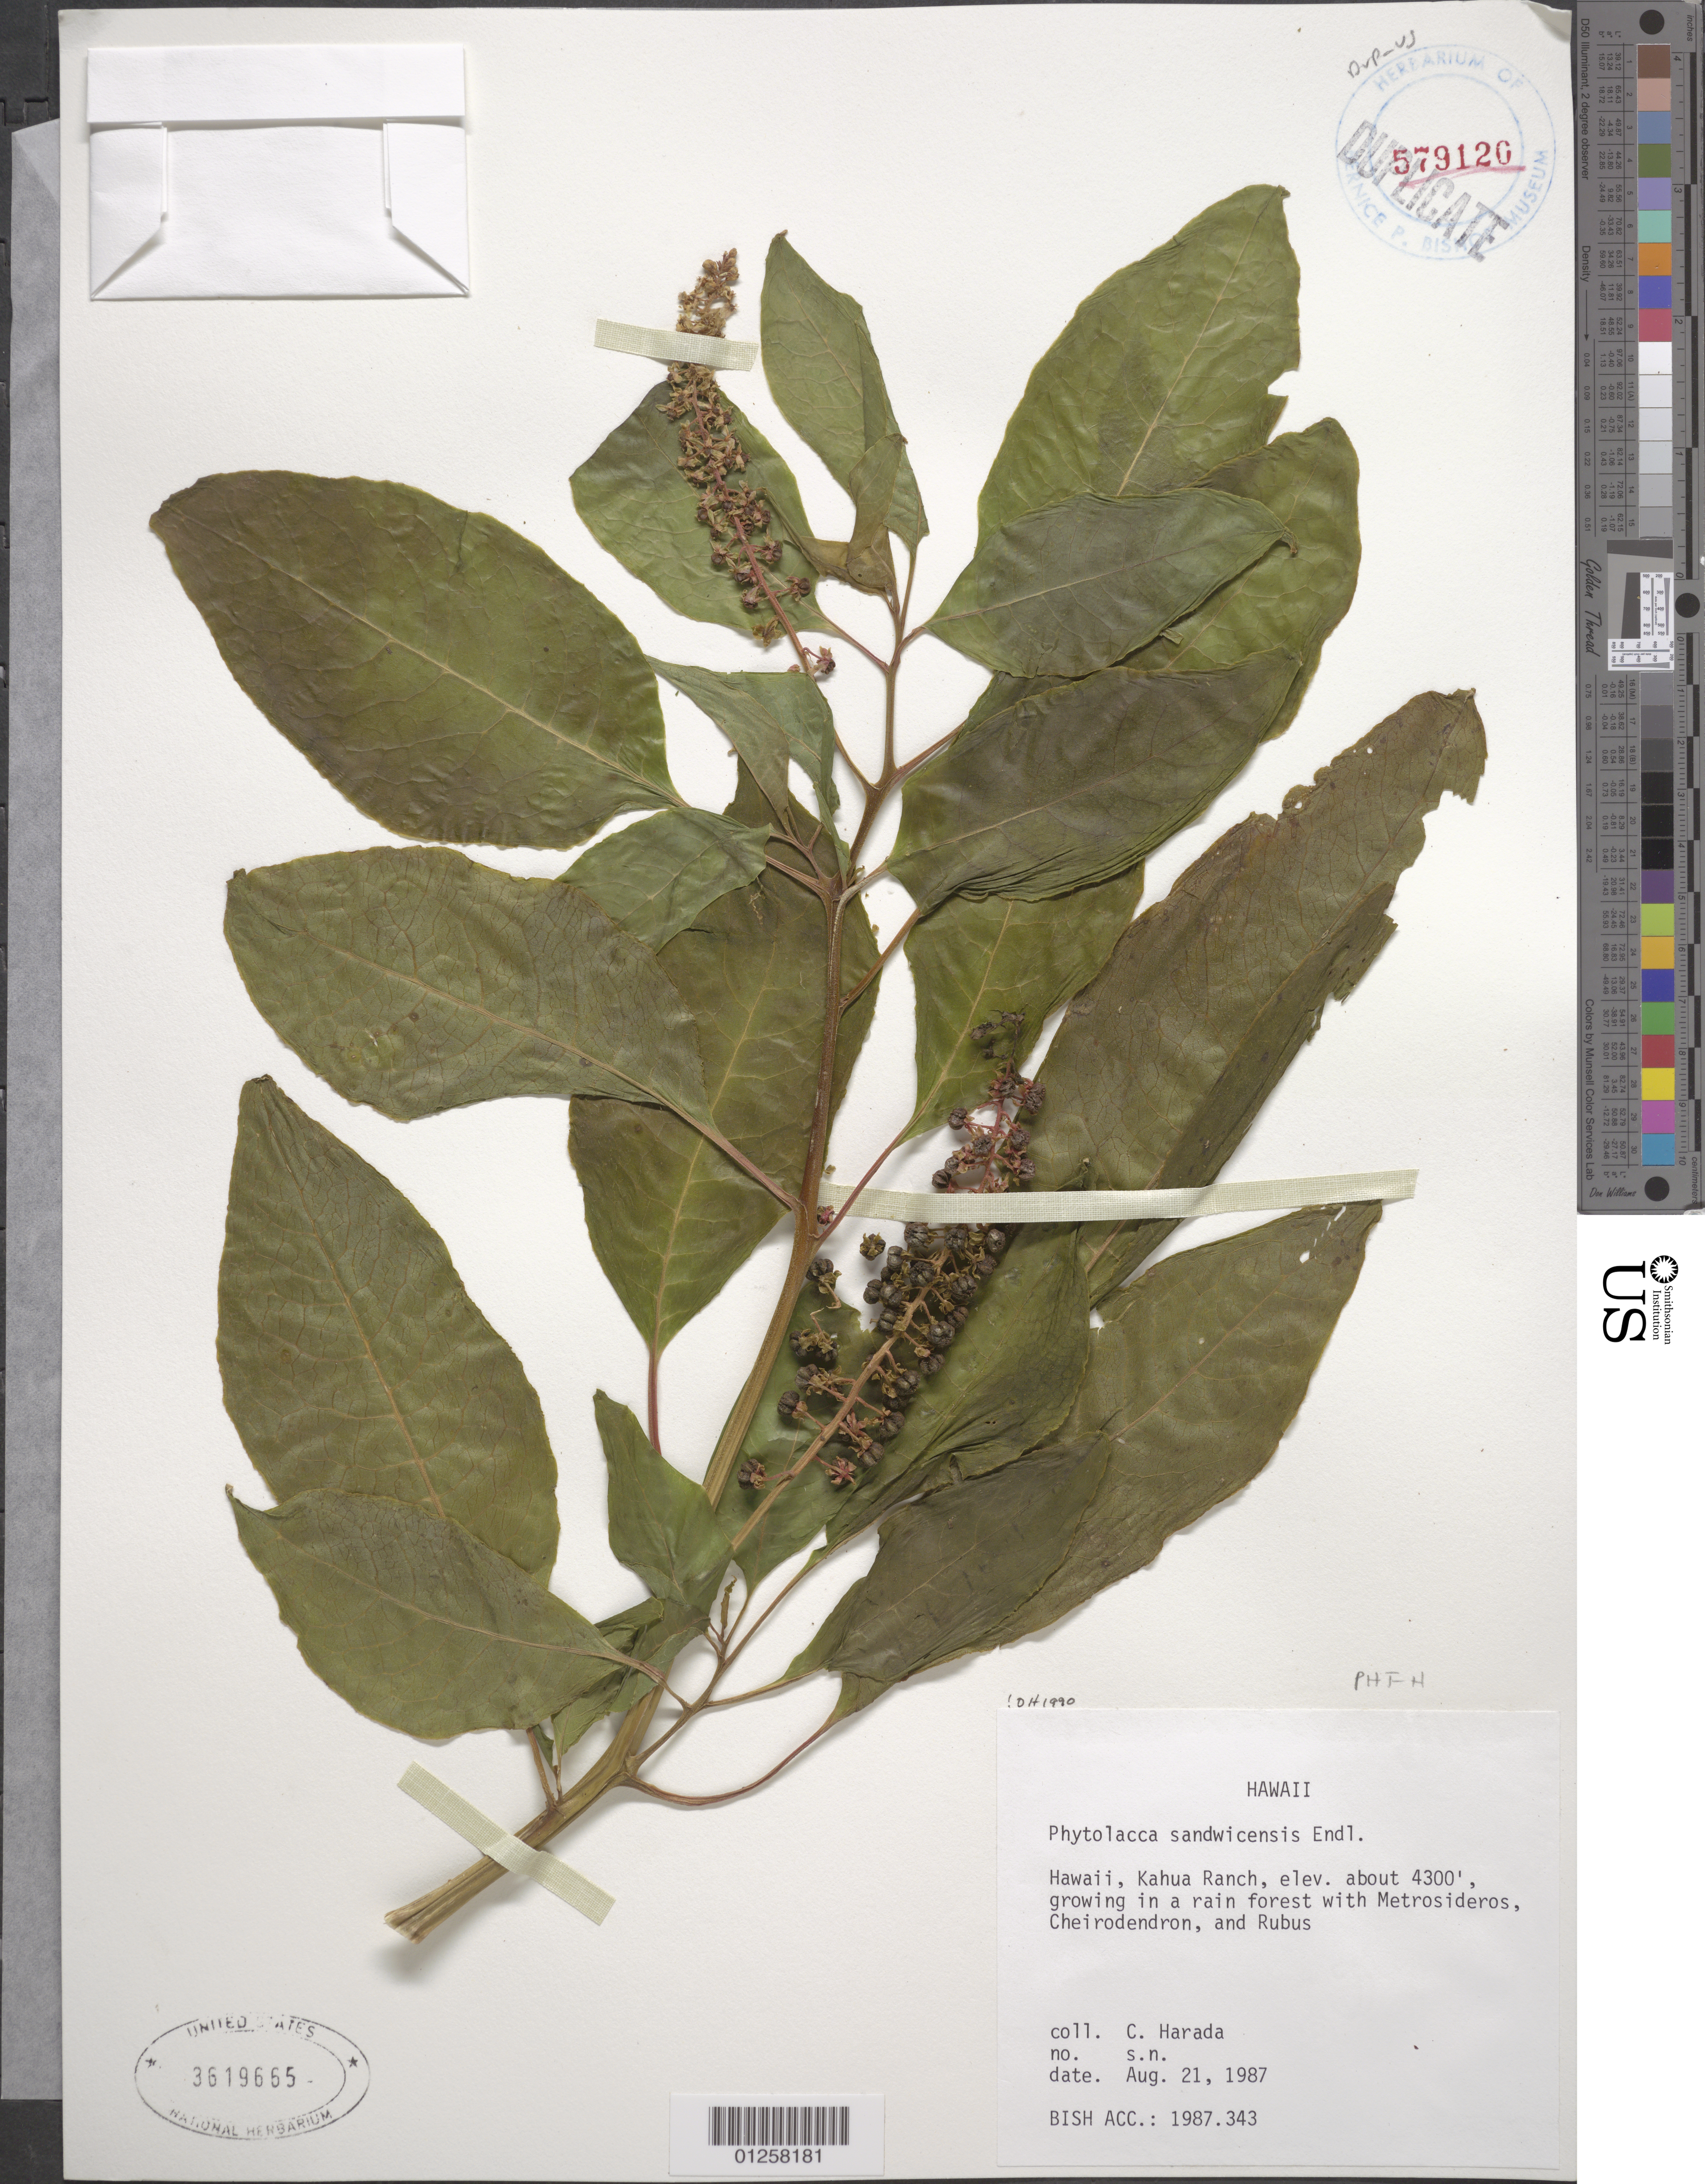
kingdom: Plantae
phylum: Tracheophyta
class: Magnoliopsida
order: Caryophyllales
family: Phytolaccaceae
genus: Phytolacca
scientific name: Phytolacca sandwicensis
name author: Endl.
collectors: H. Harada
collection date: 1987-08-21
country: United States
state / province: Hawaii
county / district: Honolulu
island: Oahu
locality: Kahua Ranch,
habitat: Rain forest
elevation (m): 1311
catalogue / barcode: US 3619665